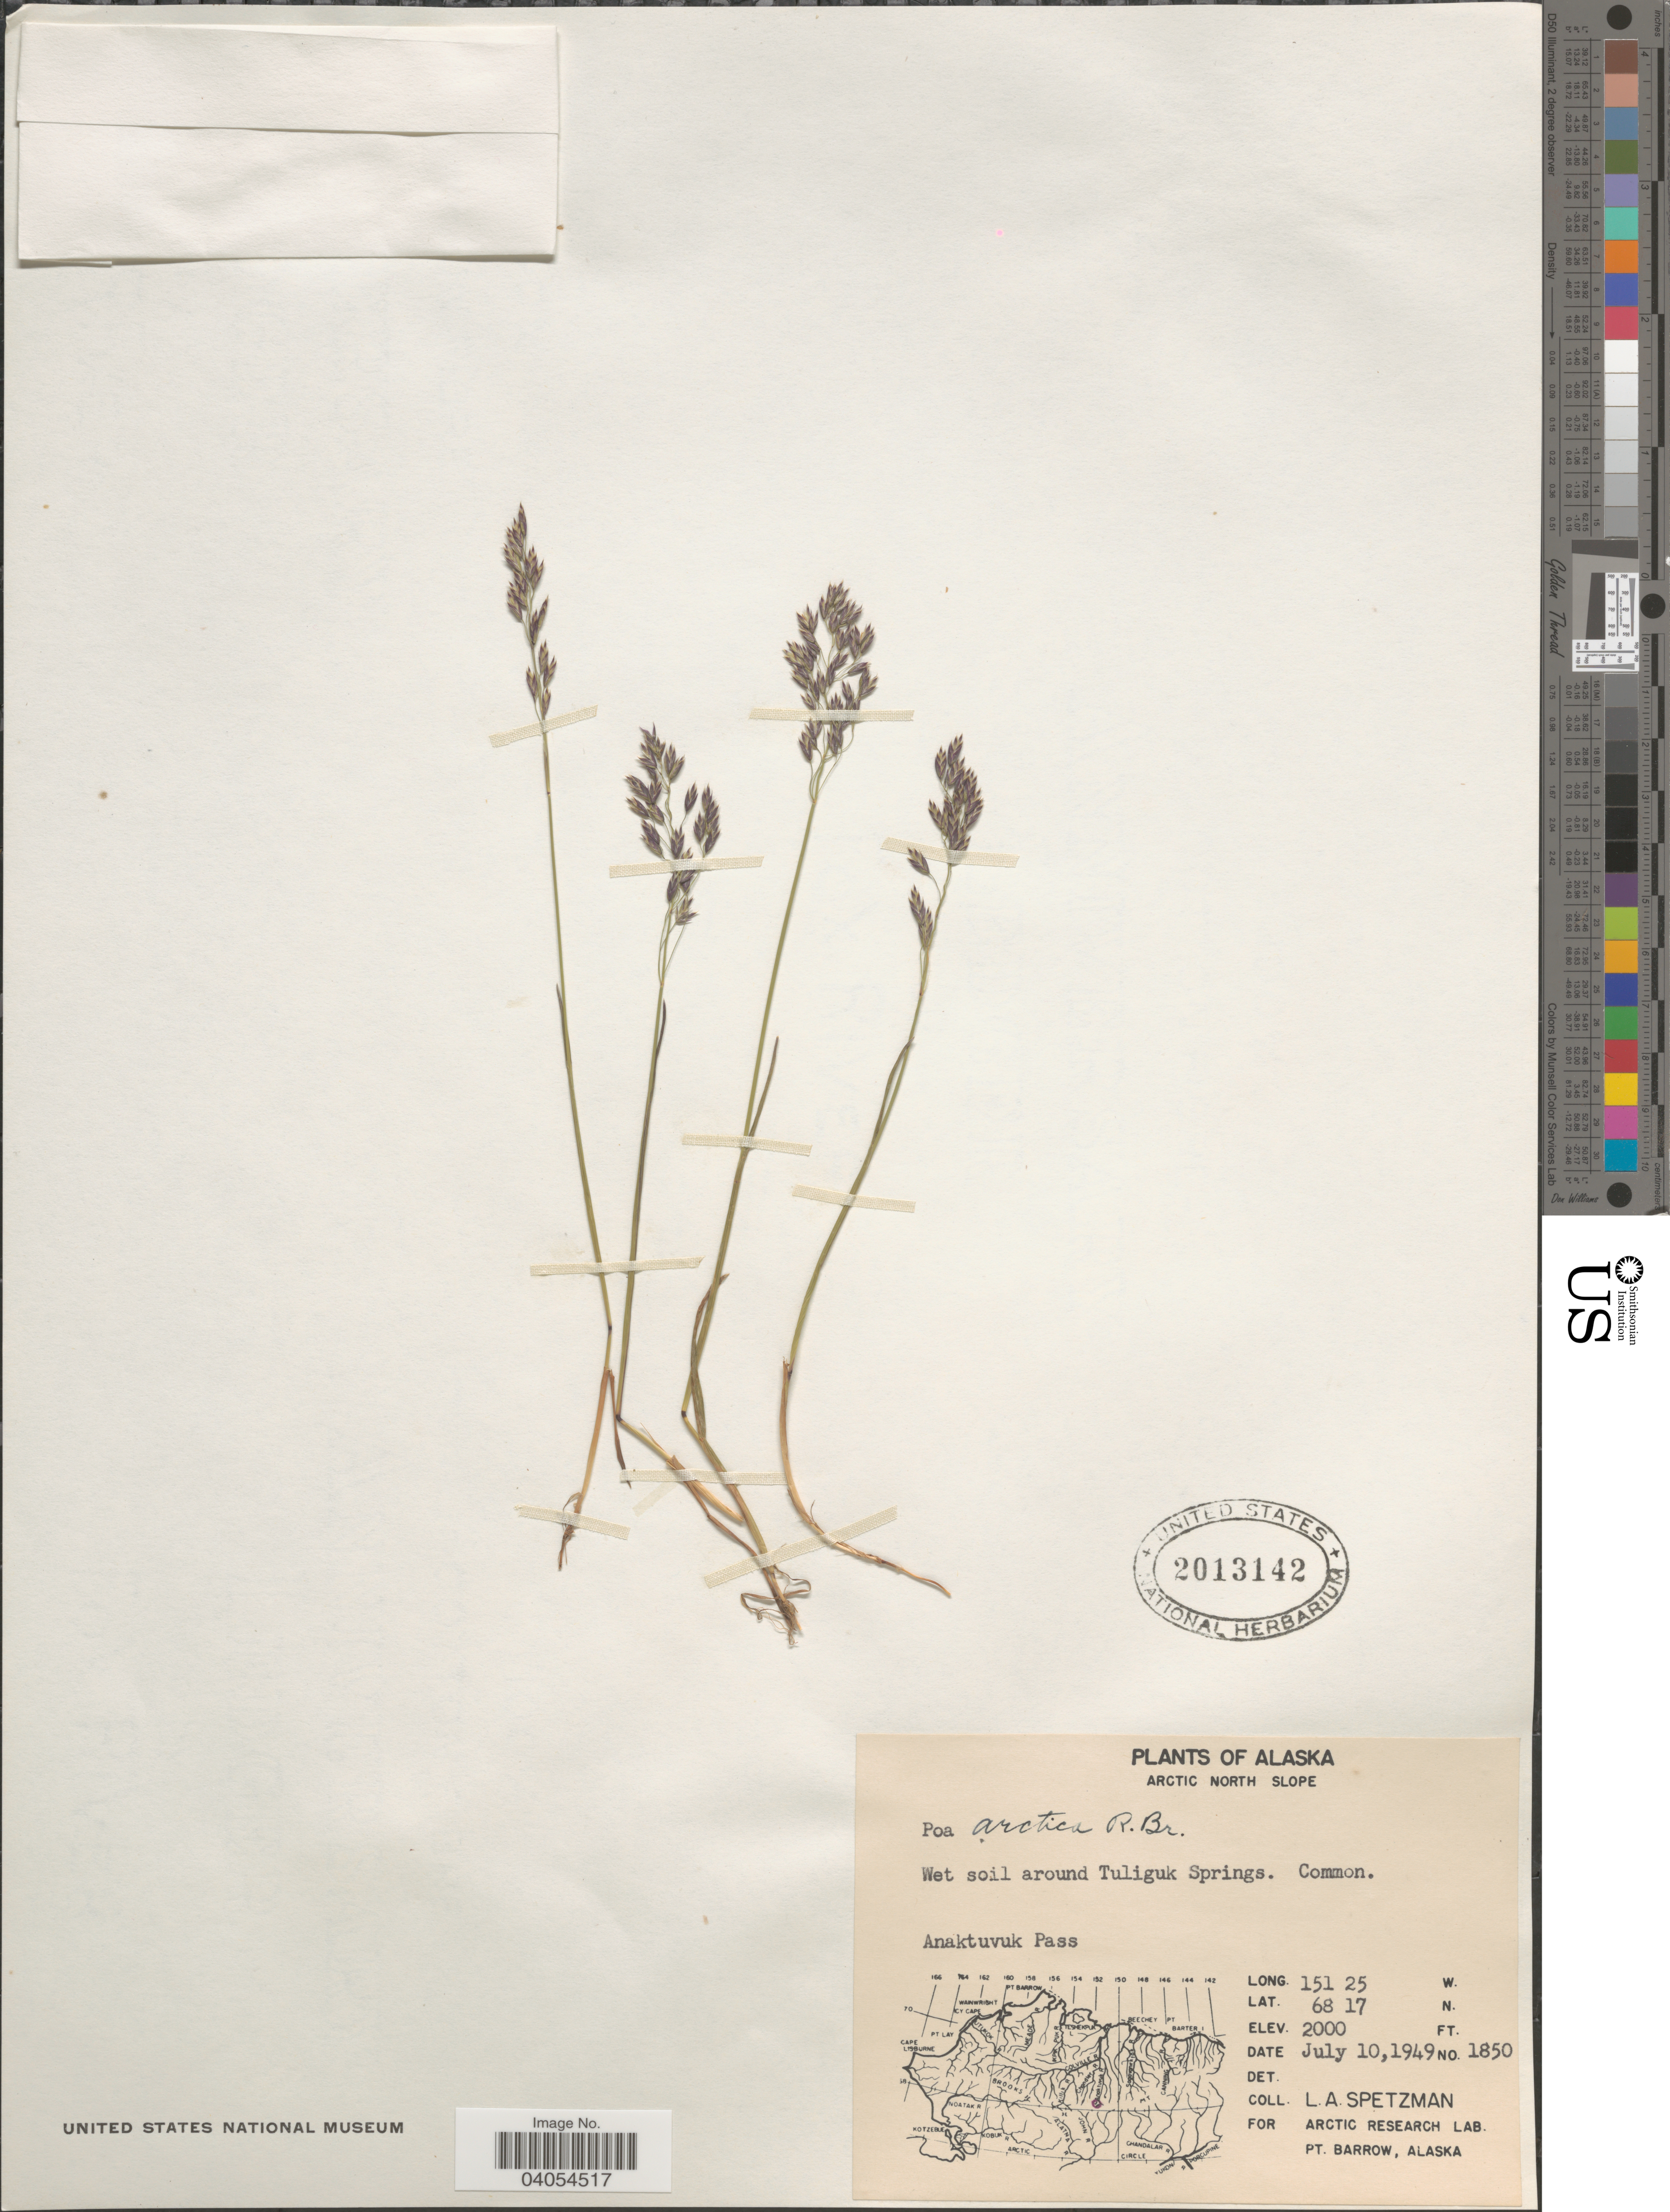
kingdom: Plantae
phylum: Tracheophyta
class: Liliopsida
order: Poales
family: Poaceae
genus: Poa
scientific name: Poa arctica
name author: R. Br.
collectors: L. Spetzman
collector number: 1850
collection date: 1949-07-10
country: United States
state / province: Alaska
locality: Arctic North Slope. Wet soil around Tuliguk Springs. Common. Anaktuvuk Pass.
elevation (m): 610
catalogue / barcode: US 2013142